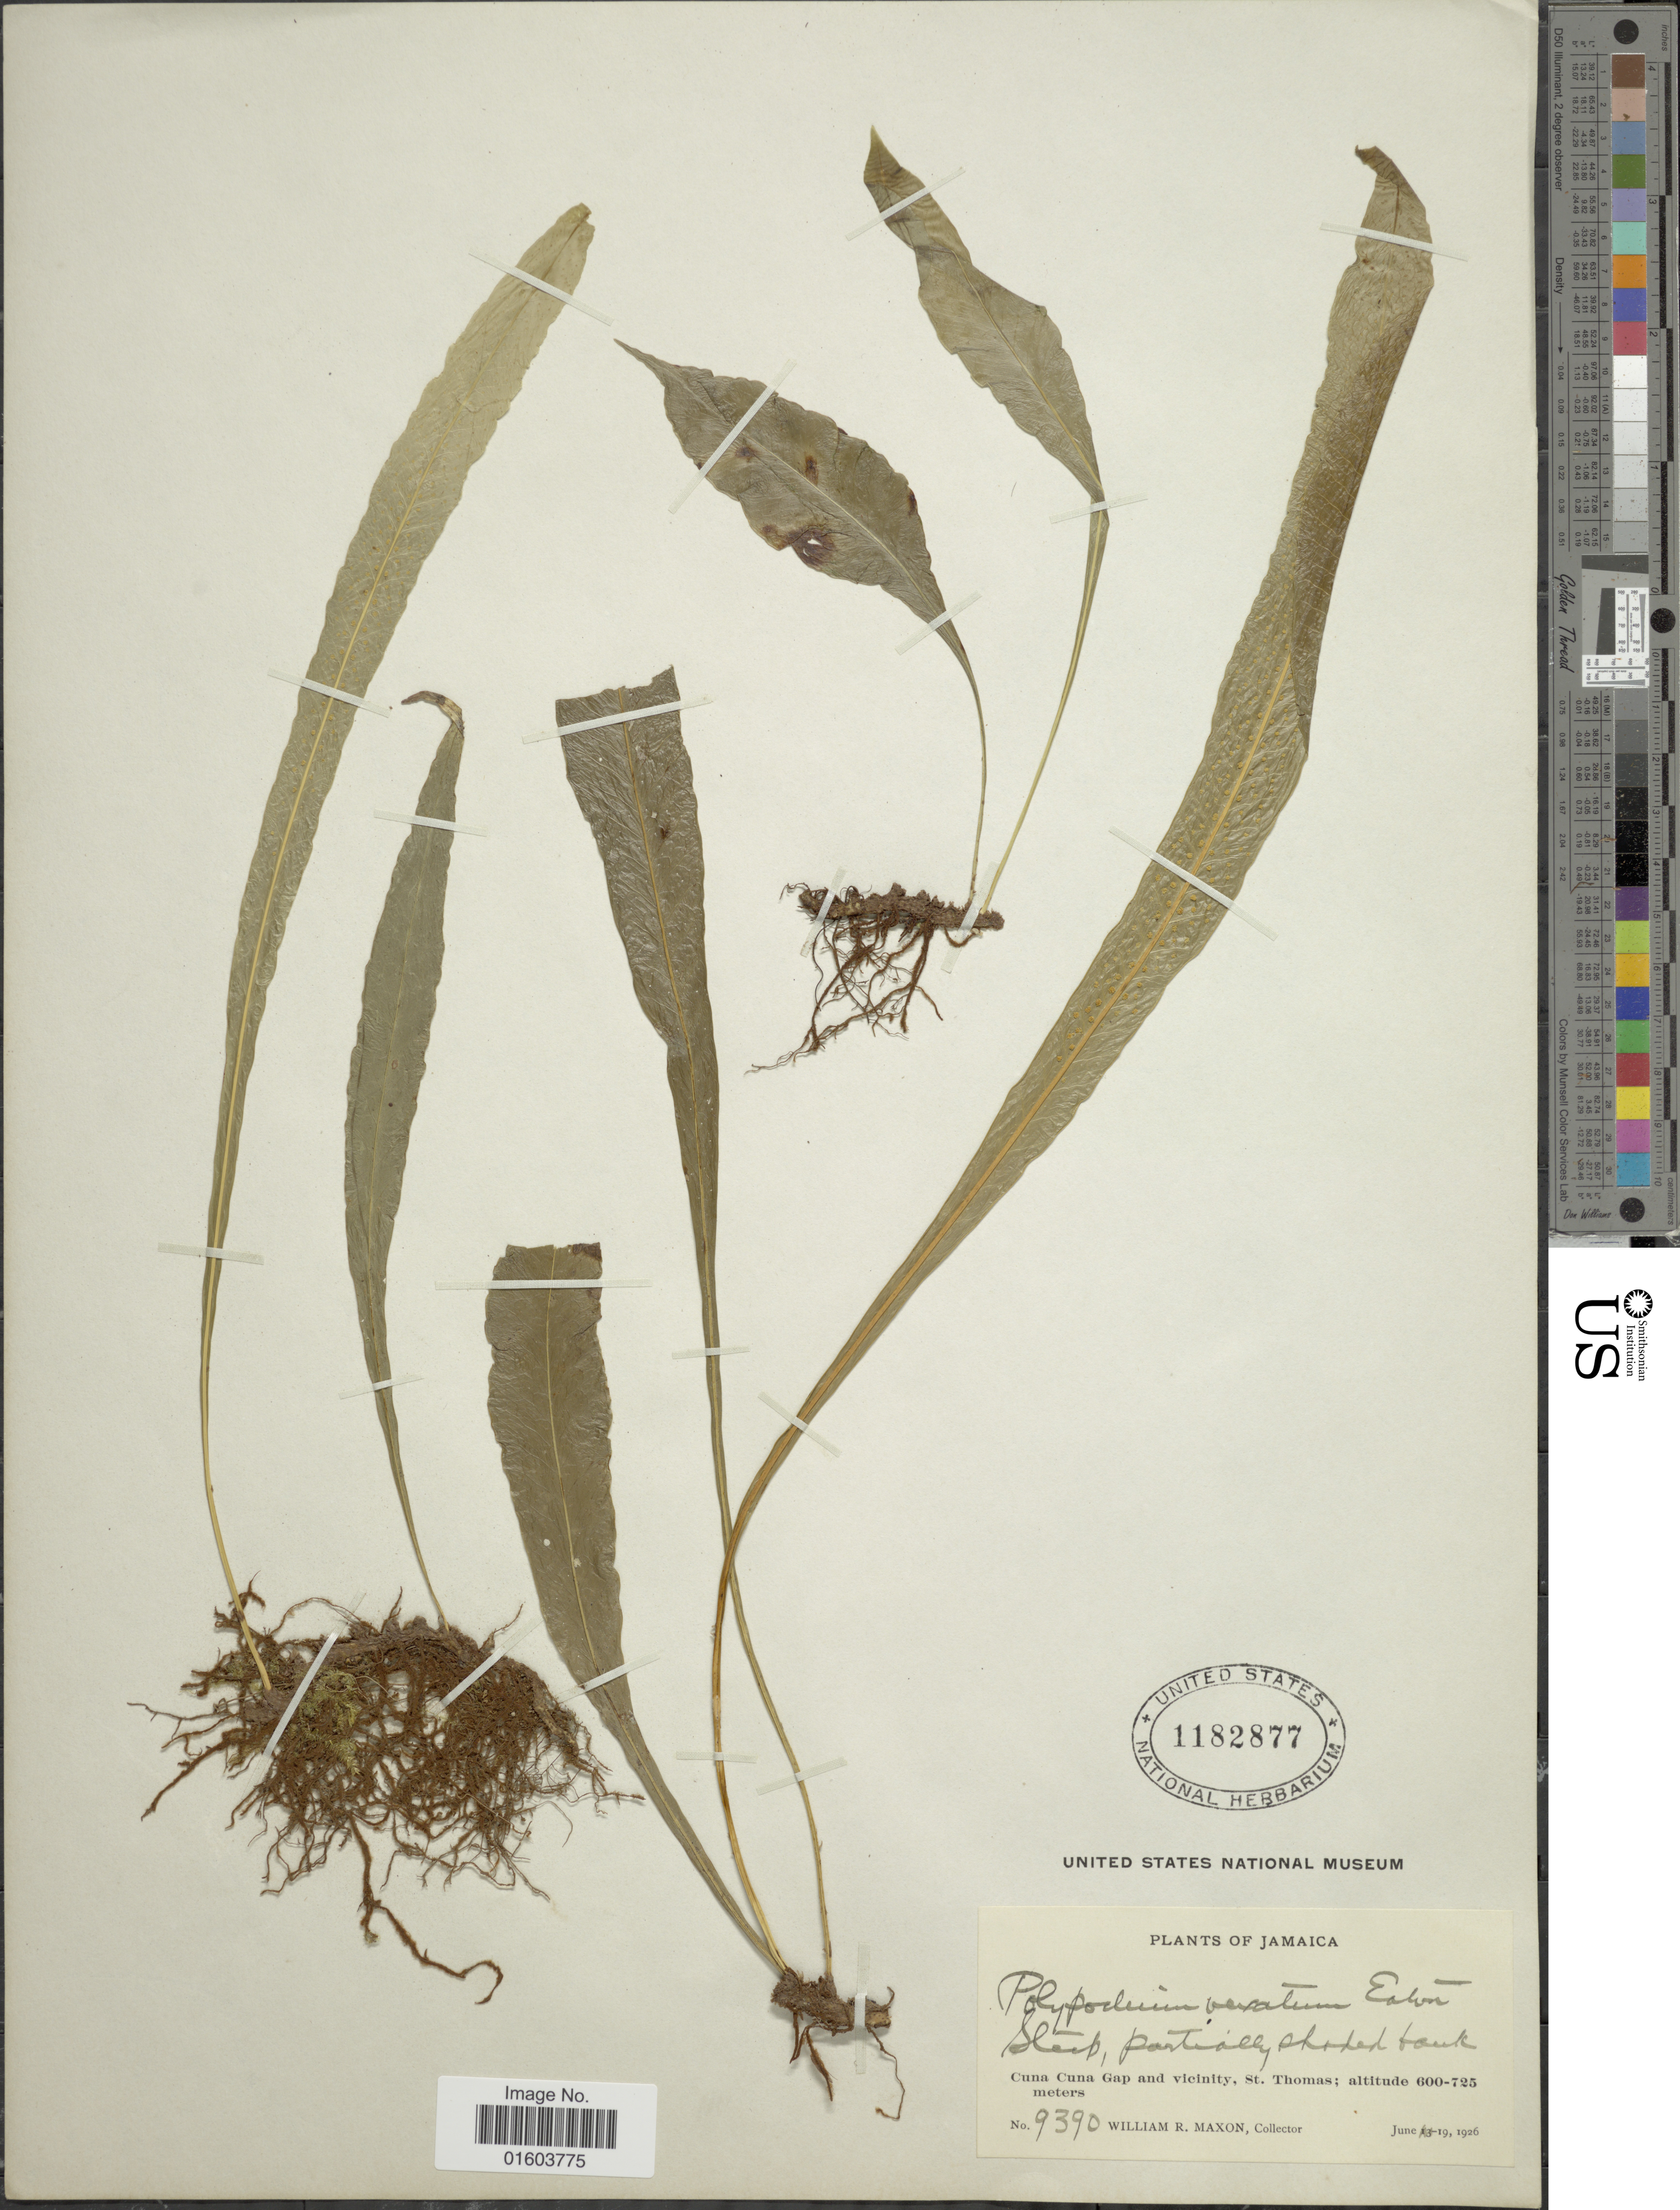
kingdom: Plantae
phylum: Tracheophyta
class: Polypodiopsida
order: Polypodiales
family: Polypodiaceae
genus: Campyloneurum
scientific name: Campyloneurum vexatum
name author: Ching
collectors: W. R. Maxon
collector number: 9390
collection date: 1926-06-19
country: Jamaica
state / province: Saint Thomas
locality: Jamaica. Cuna Cuna Gap and vicinity. St. Thomas.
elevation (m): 600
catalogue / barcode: US 1182877